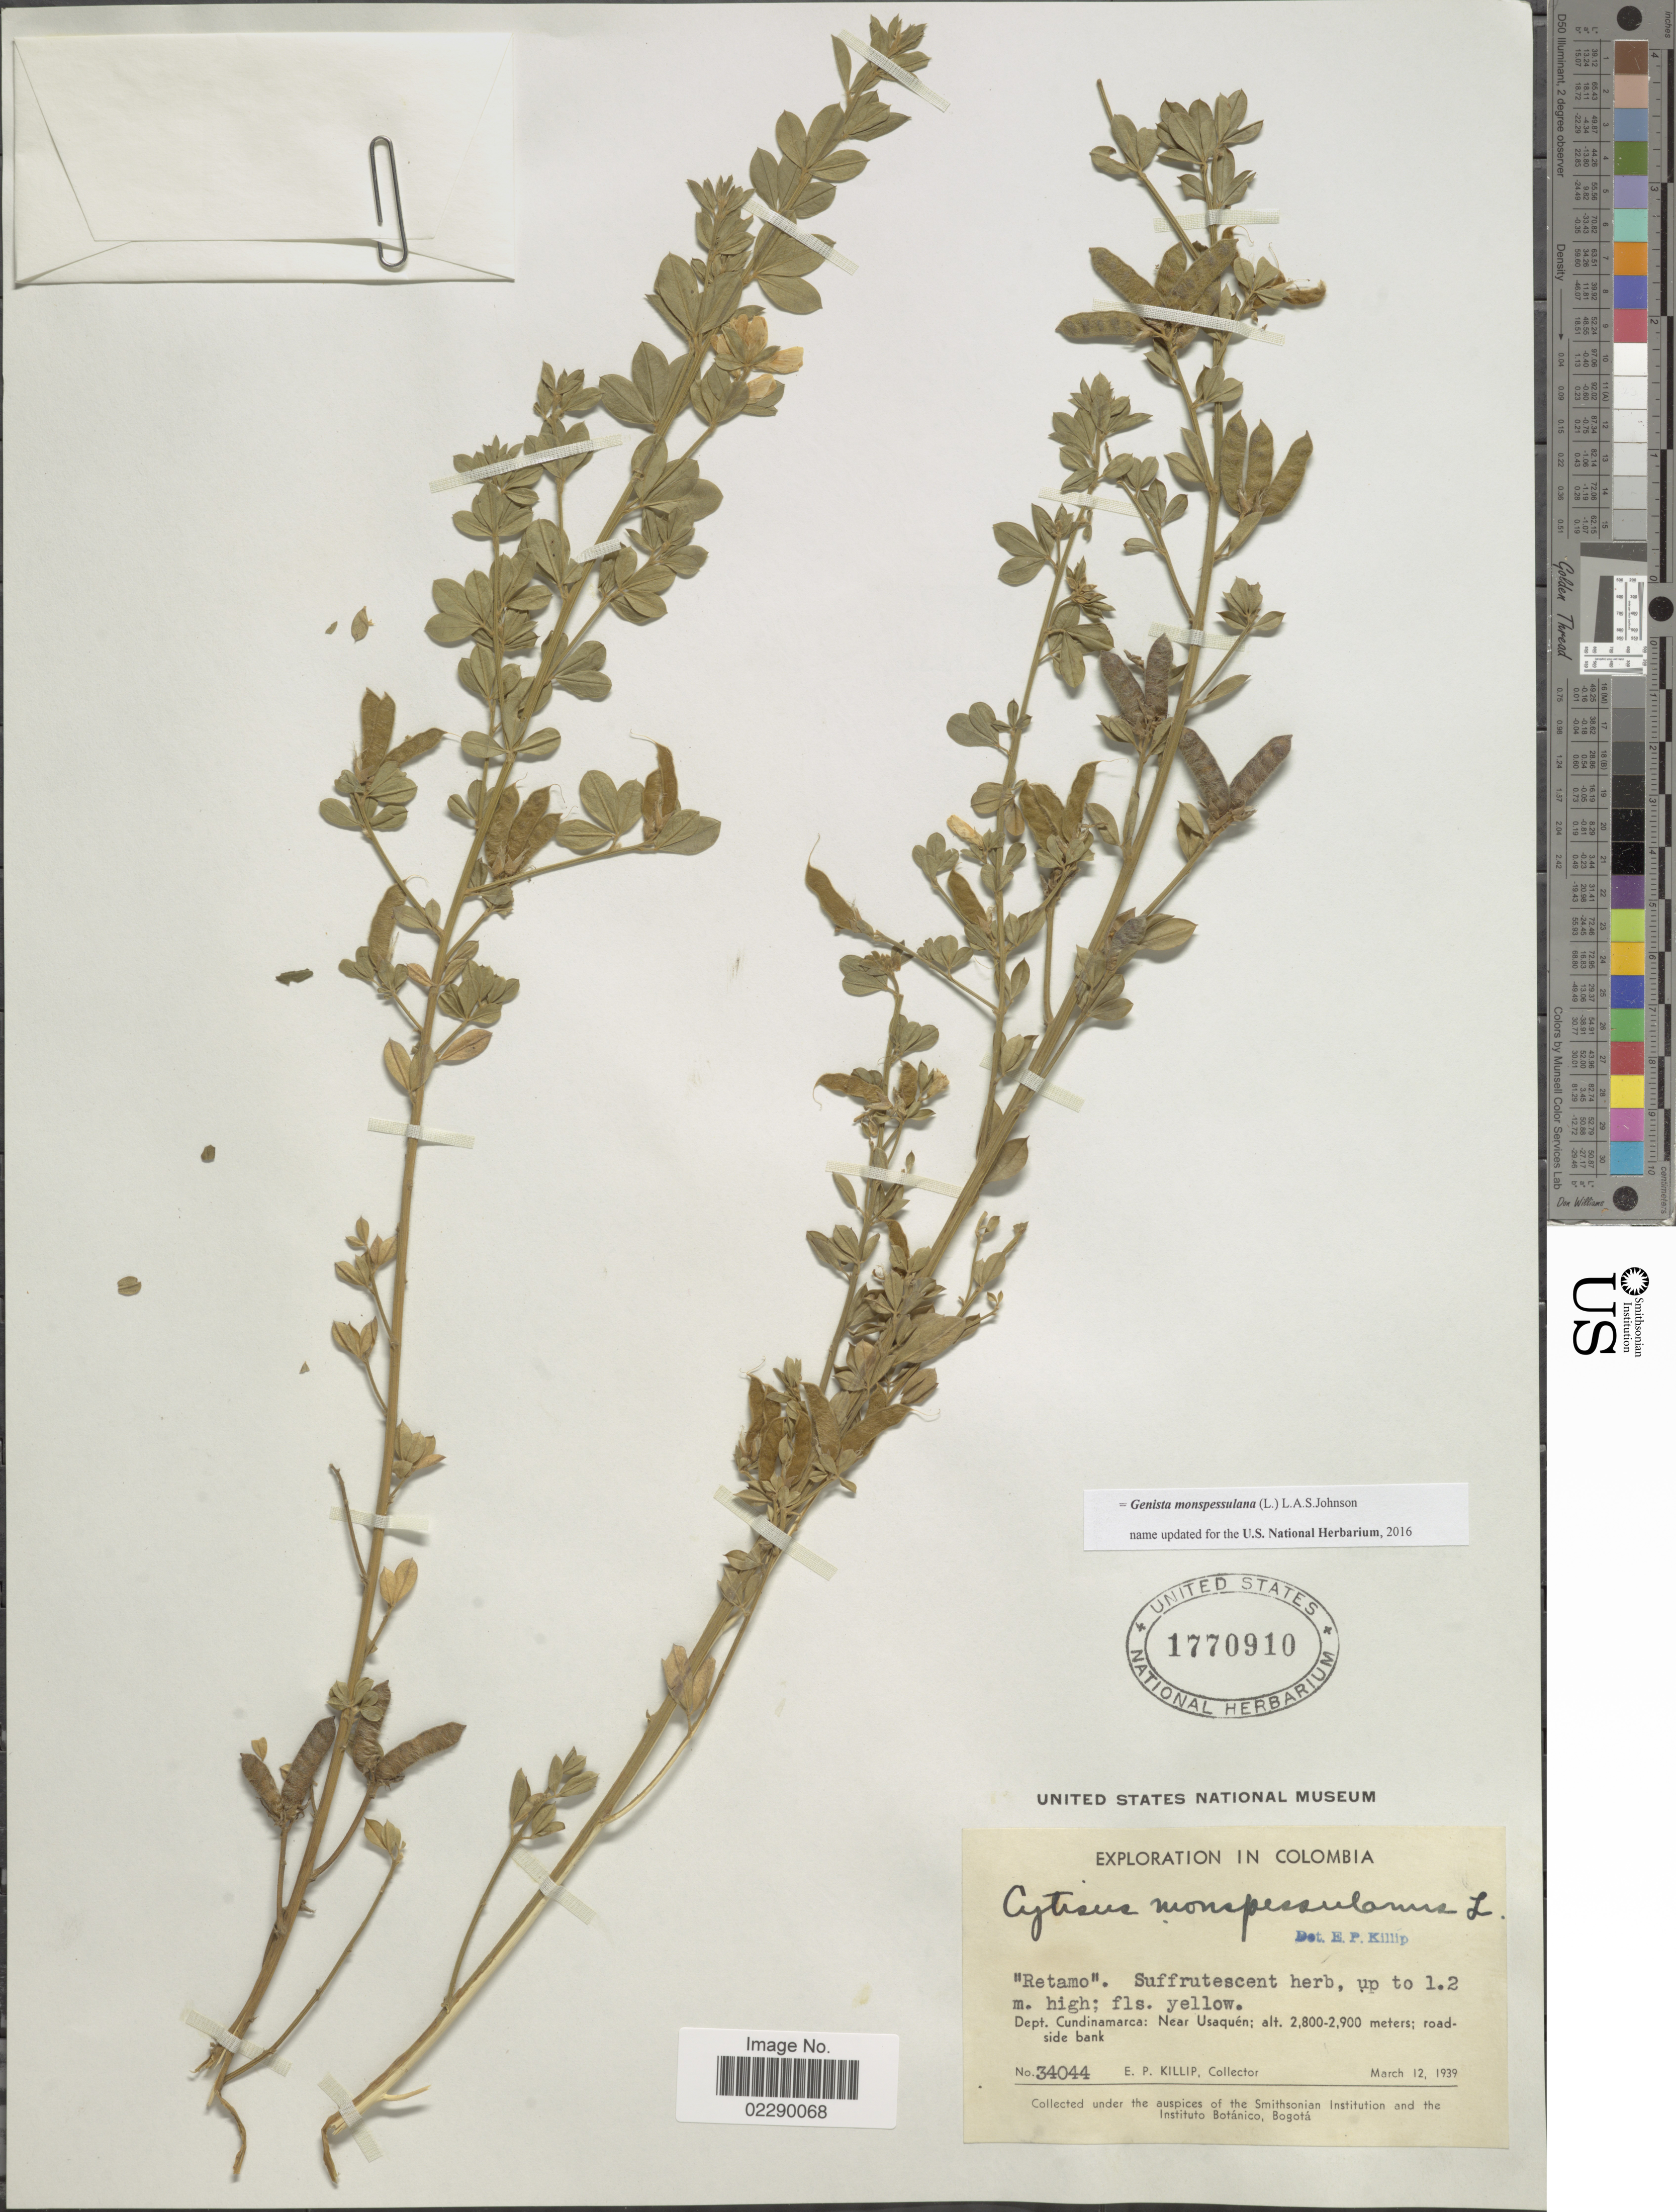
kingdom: Plantae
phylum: Tracheophyta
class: Magnoliopsida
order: Fabales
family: Fabaceae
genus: Genista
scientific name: Genista monspessulana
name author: (L.) L.A.S. Johnson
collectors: E. P. Killip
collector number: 34044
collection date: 1939-03-12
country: Colombia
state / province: Cundinamarca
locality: Dept. Cundinamarca: Near Usaquén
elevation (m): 2800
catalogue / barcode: US 1770910